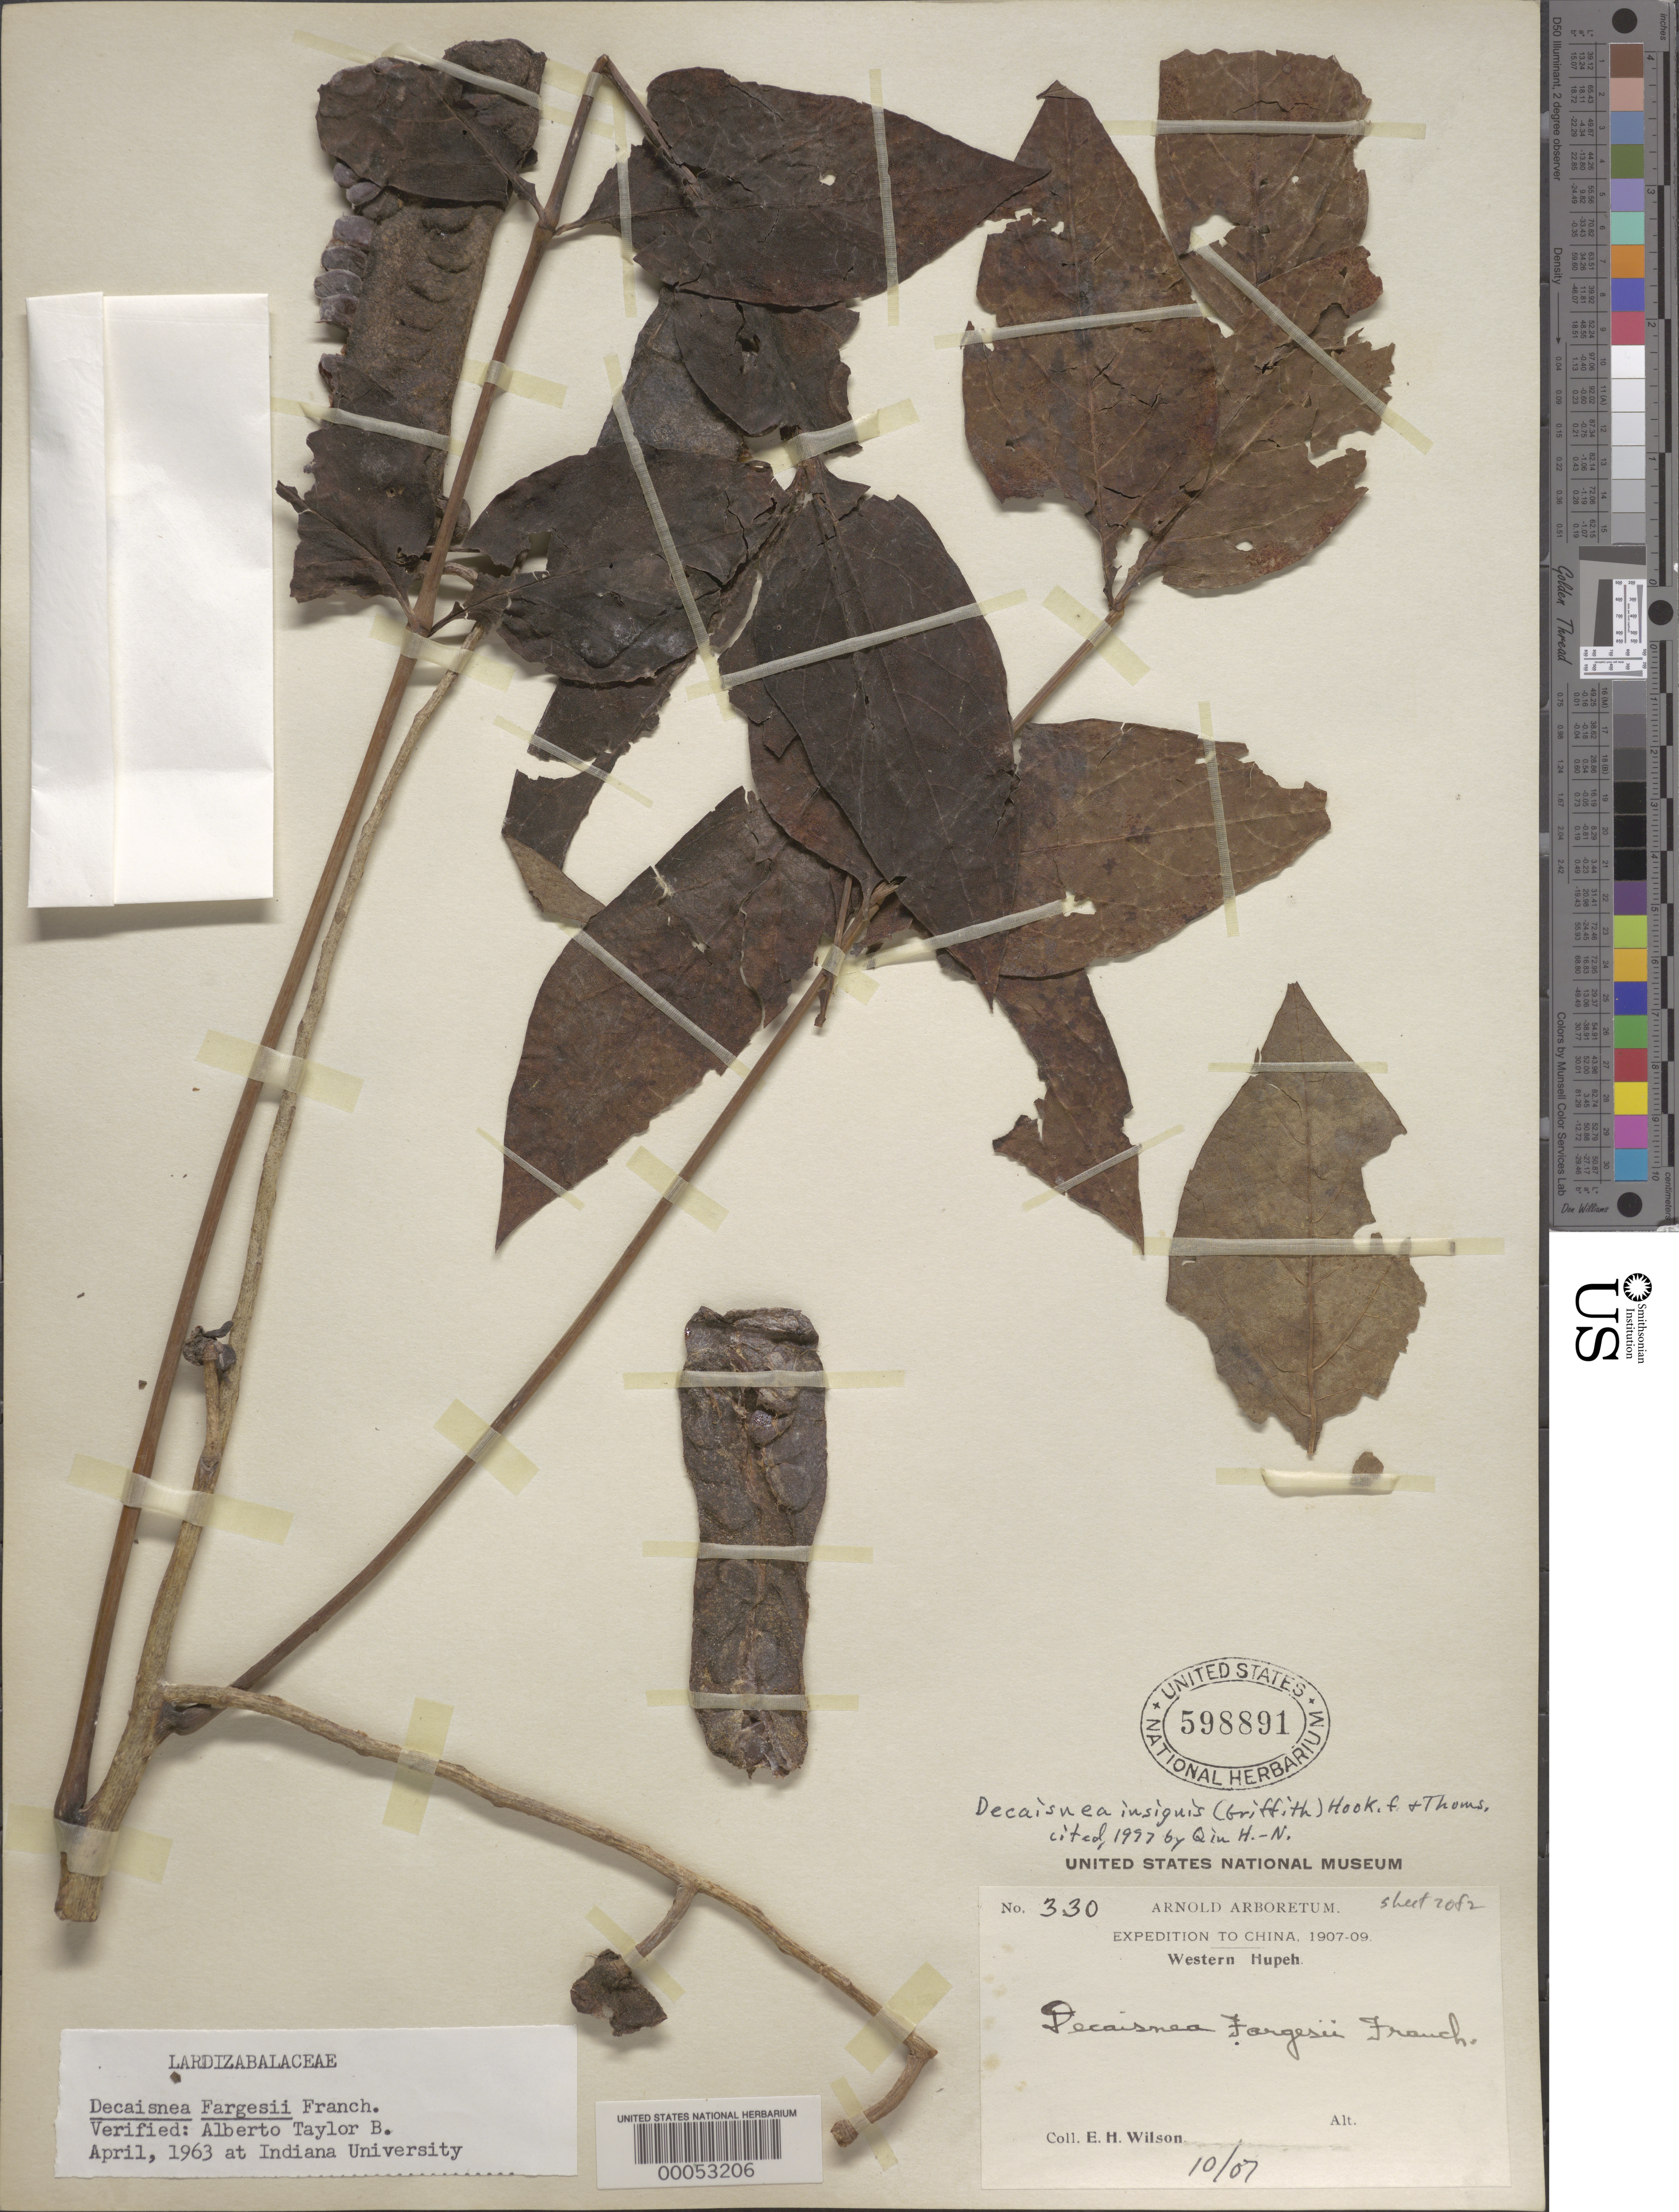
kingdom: Plantae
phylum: Tracheophyta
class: Magnoliopsida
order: Ranunculales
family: Lardizabalaceae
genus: Decaisnea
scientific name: Decaisnea insignis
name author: (Griff.) Hook. f. & Thomson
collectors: E. H. Wilson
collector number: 330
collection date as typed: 10 Jul 1907 to -- -- 1909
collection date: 1907-07-10/1909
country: China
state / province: Hubei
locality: Western hupeh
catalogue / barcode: US 598891